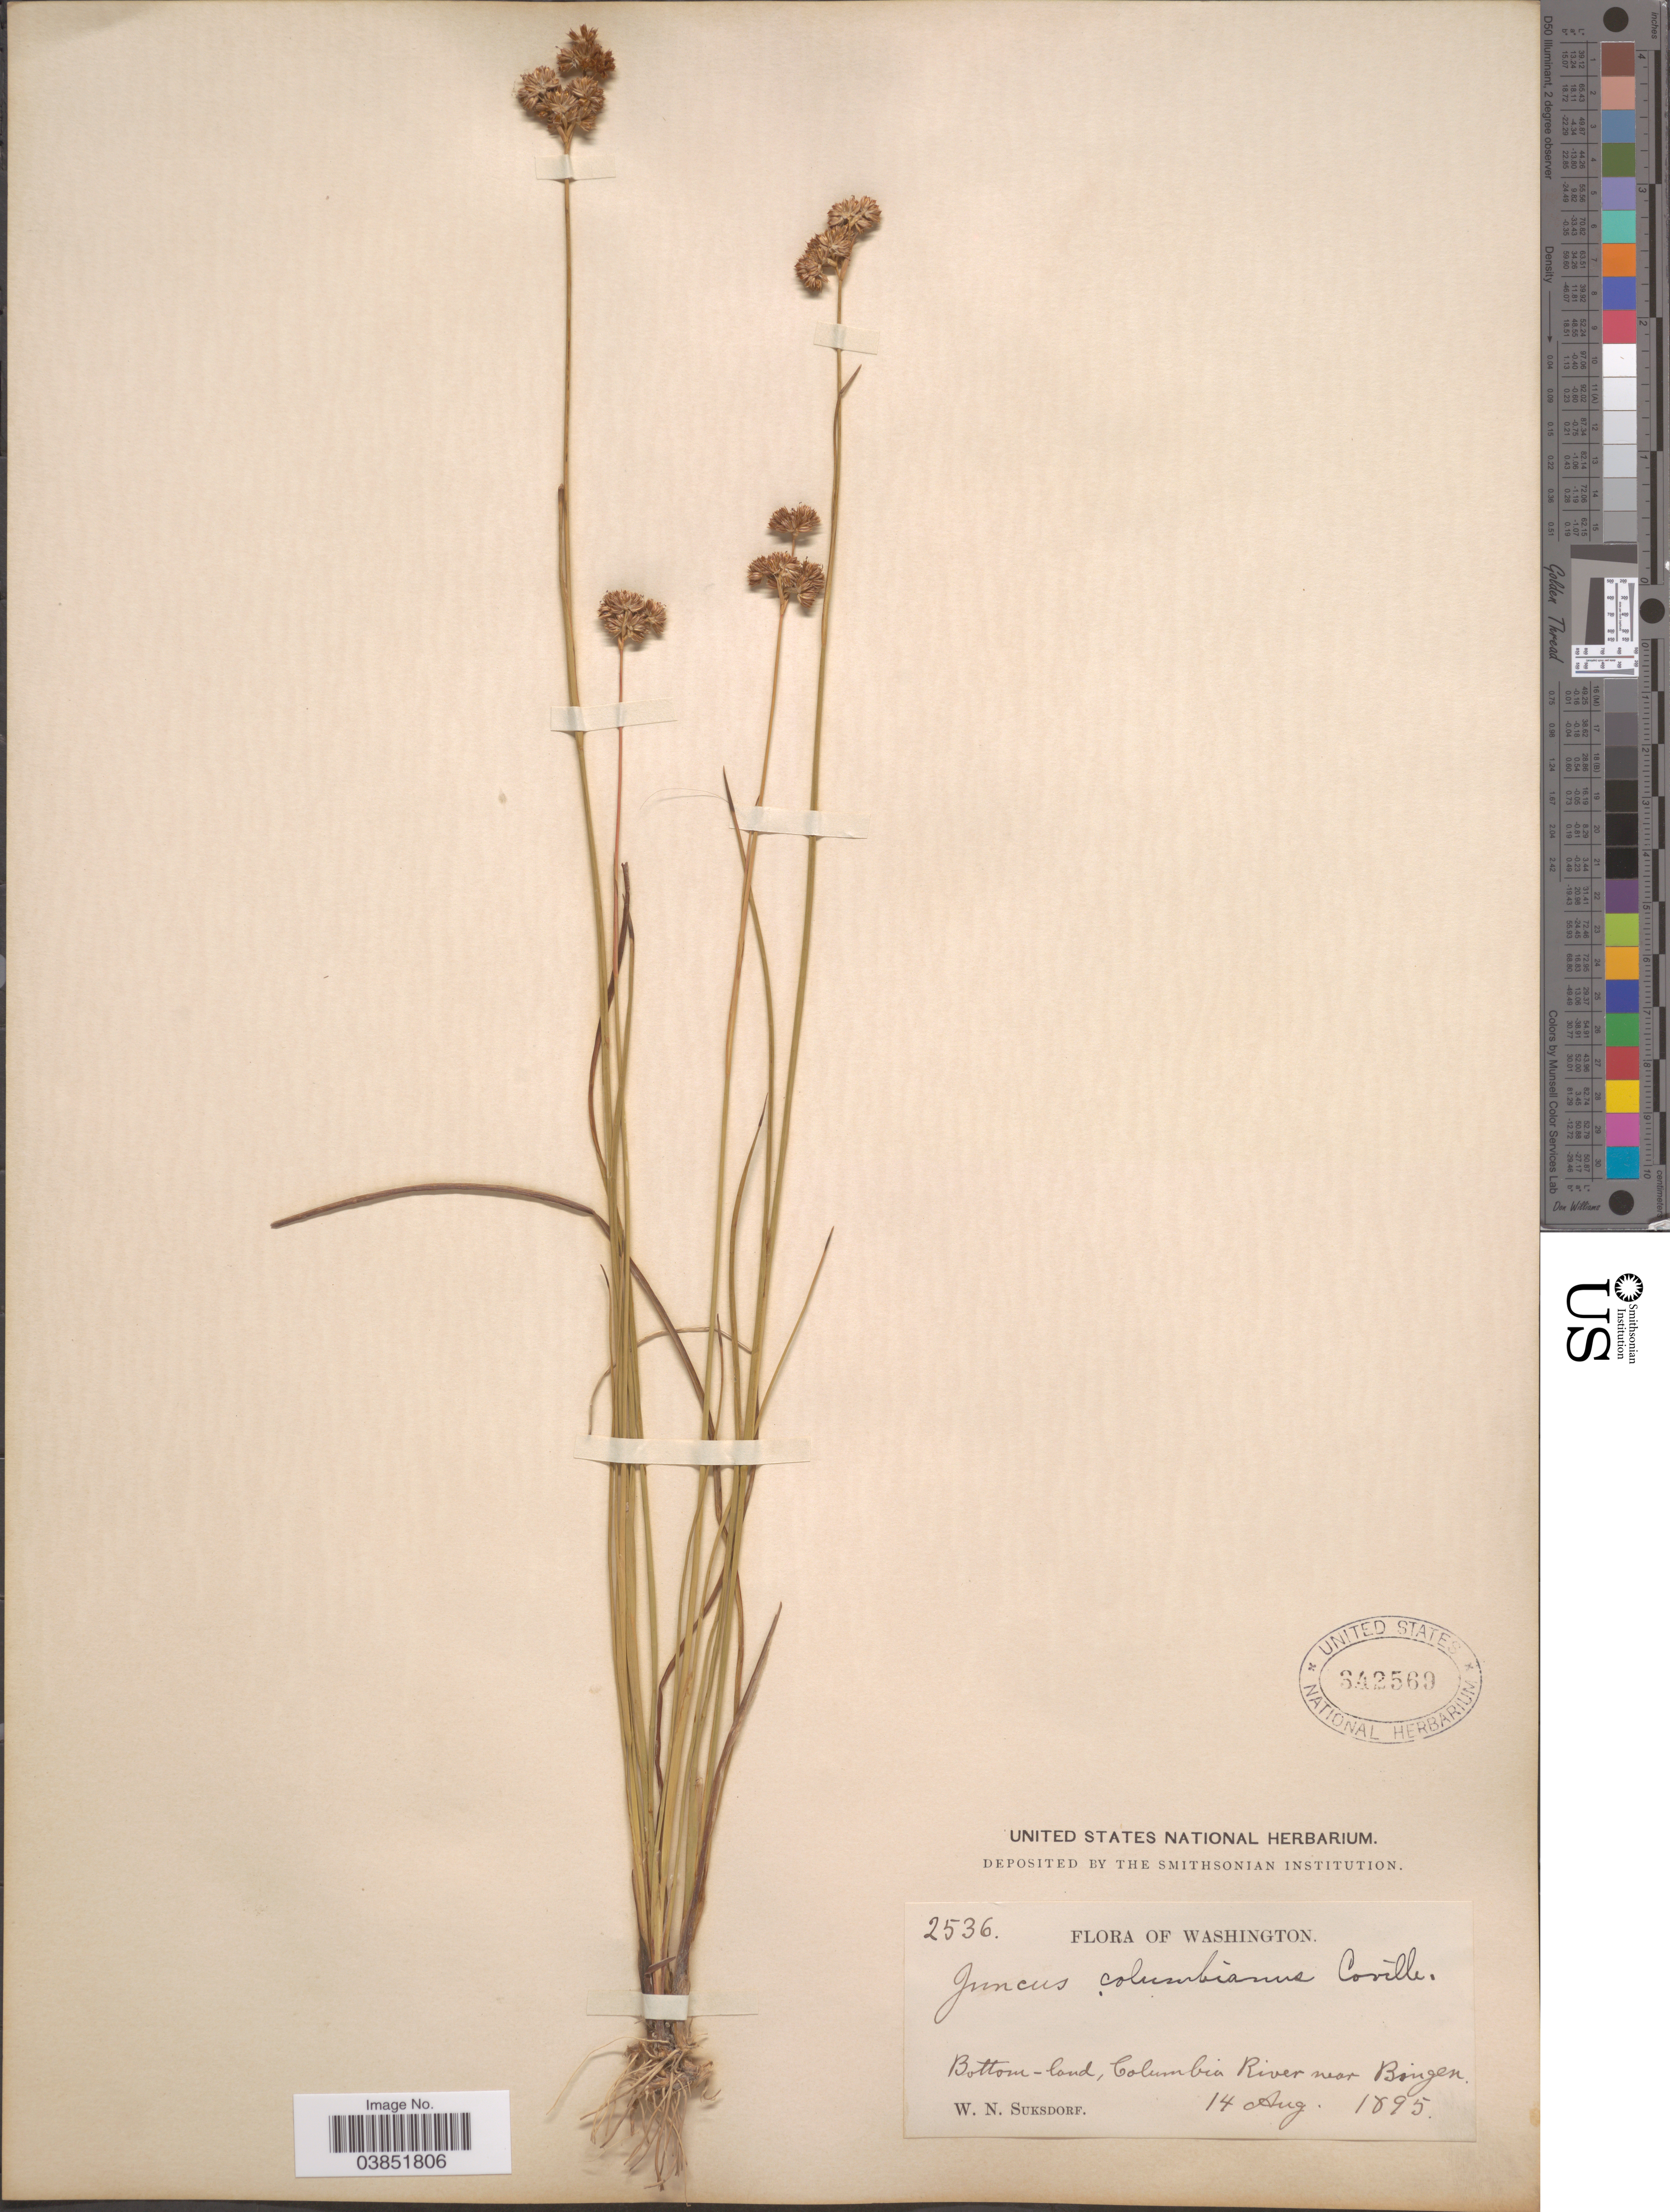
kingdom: Plantae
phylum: Tracheophyta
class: Liliopsida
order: Poales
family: Juncaceae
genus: Juncus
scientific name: Juncus columbianus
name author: Coville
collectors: W. N. Suksdorf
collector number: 2536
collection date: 1895-08-14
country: United States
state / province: Washington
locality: Bottom-land, Columbia River near Bingen.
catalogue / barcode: US 342569